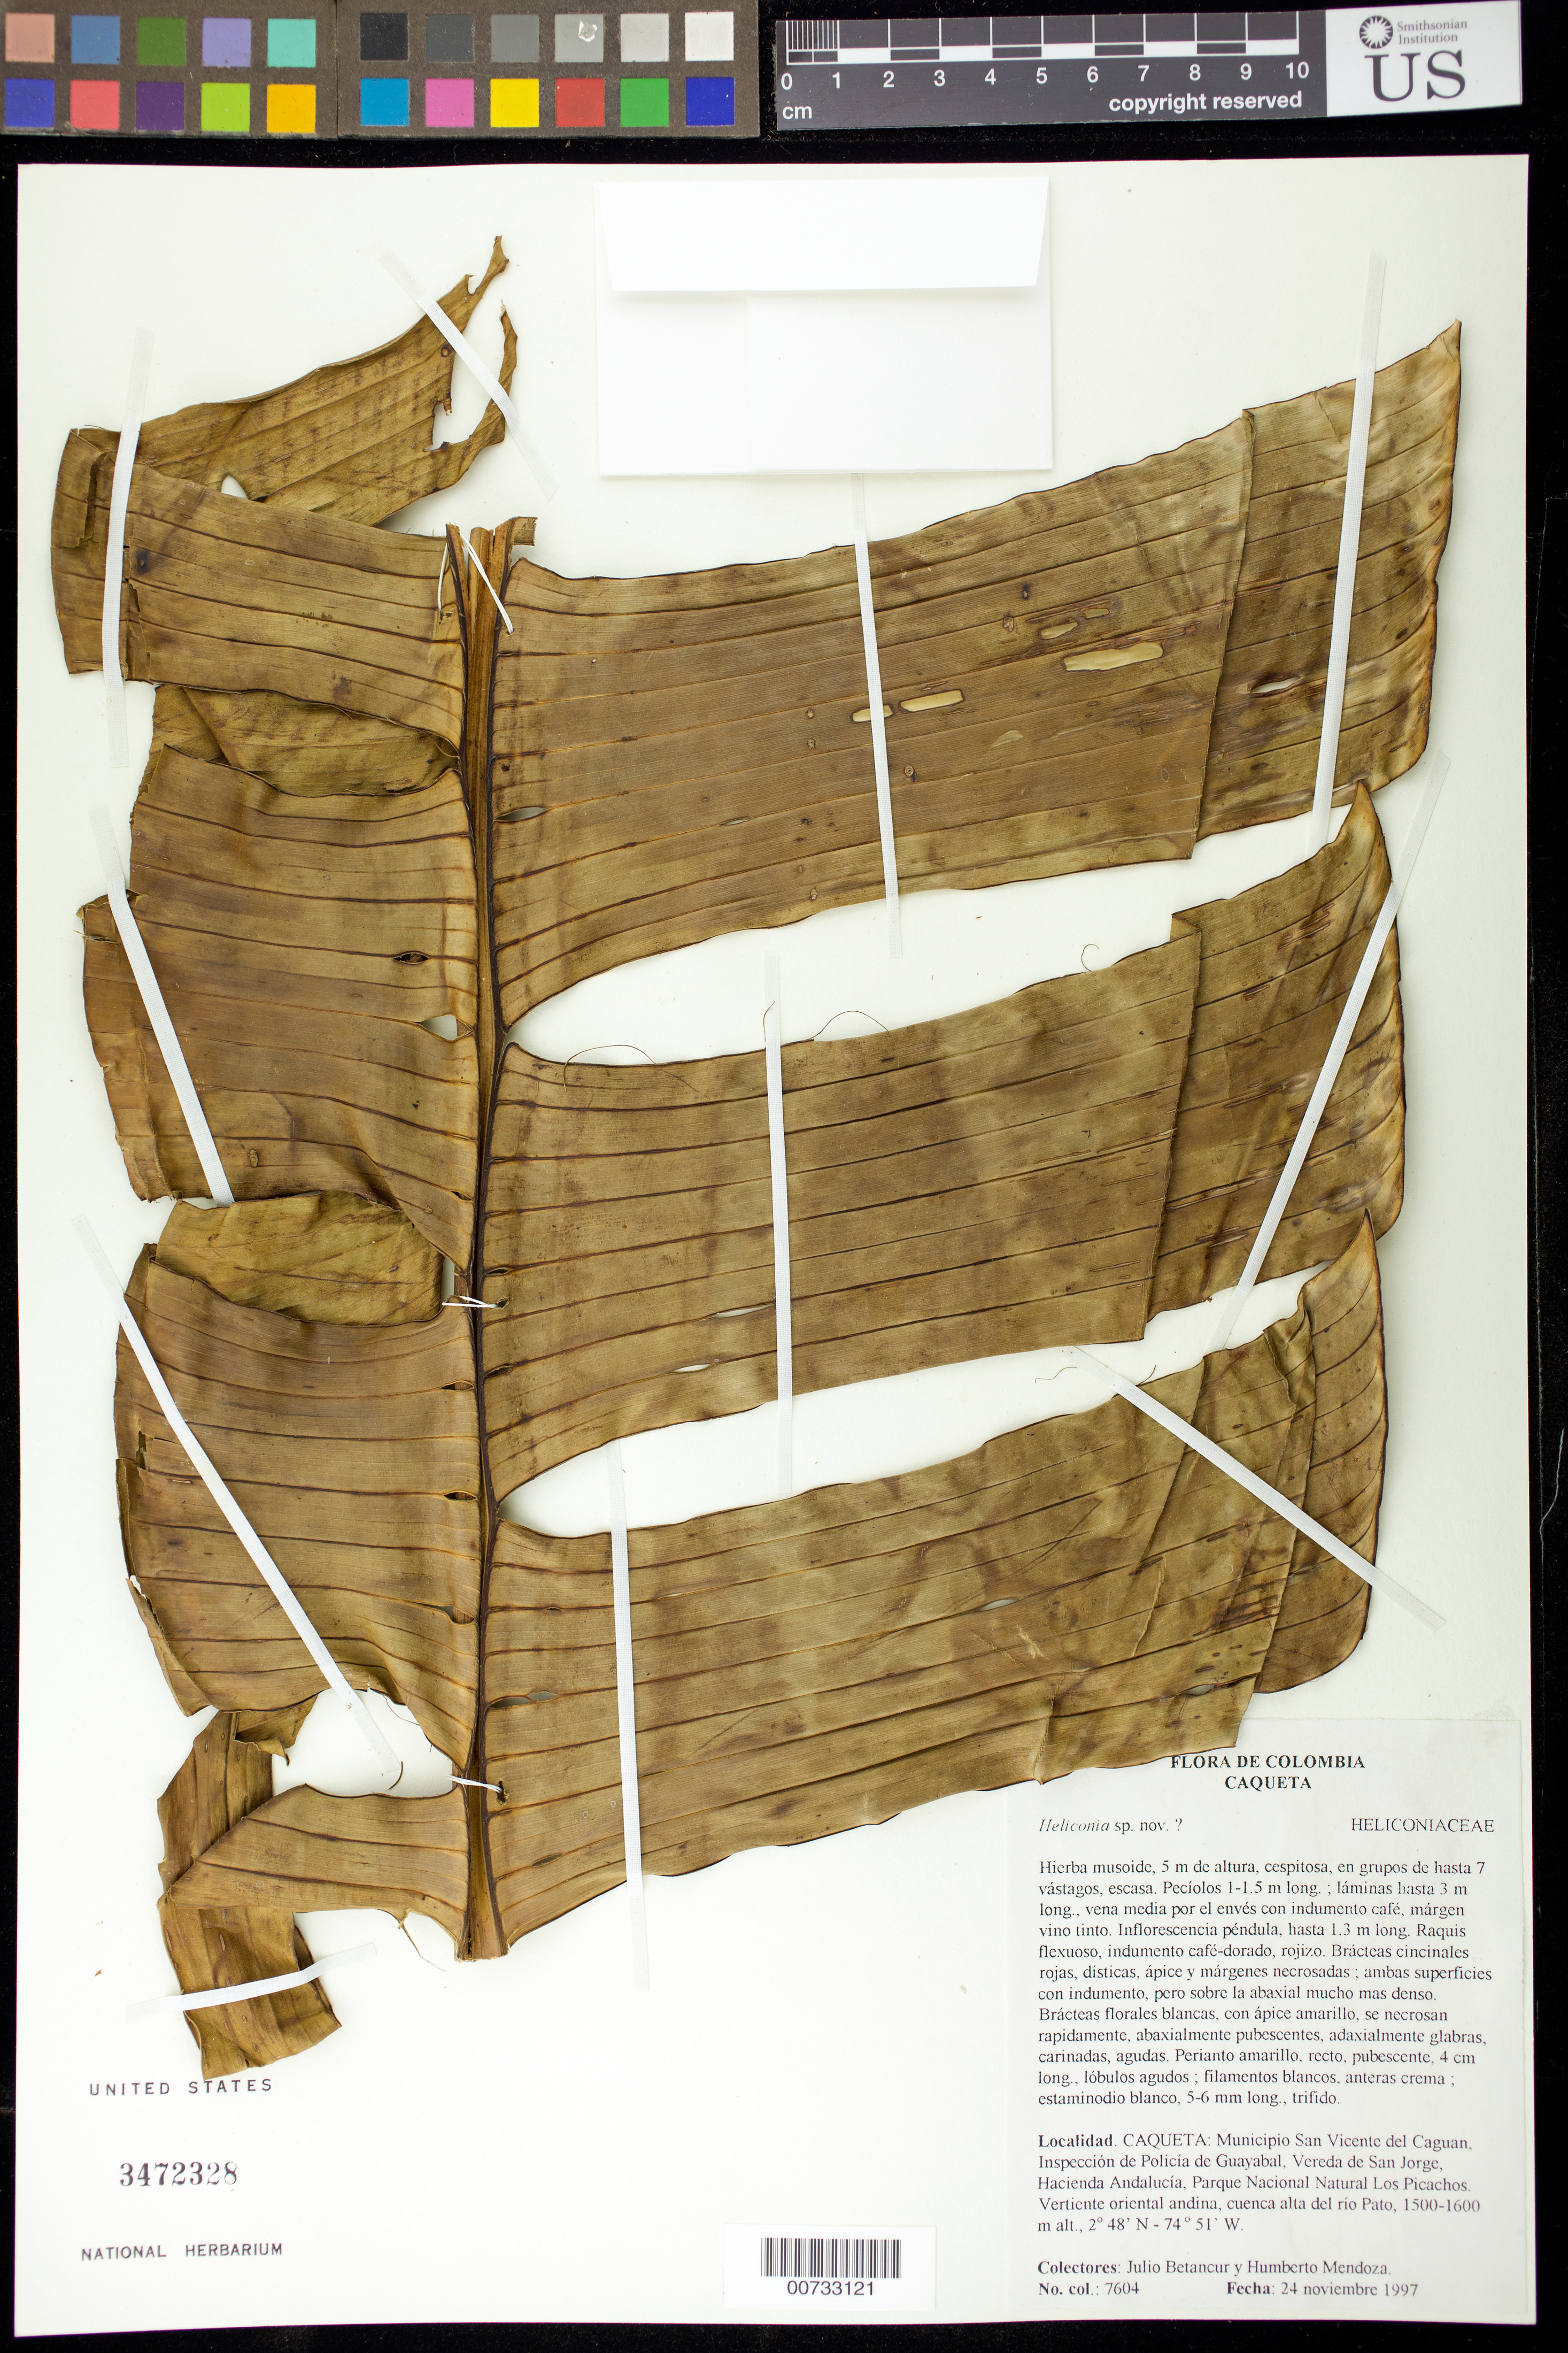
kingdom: Plantae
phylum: Tracheophyta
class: Liliopsida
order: Zingiberales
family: Heliconiaceae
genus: Heliconia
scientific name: Heliconia sp. nov.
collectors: J. C. Betancur & H. Mendoza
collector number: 7604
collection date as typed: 24 Nov 1997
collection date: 1997-11-24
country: Colombia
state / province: Risaralda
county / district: San Vicente del Caguan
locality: Vereda de San Jorge, Hacienda Andalucia. Inspeccion de Policia de Guayabal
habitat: Vertiente oriental andina, cuenca alta del rio Pato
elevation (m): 1500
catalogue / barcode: US 3472328